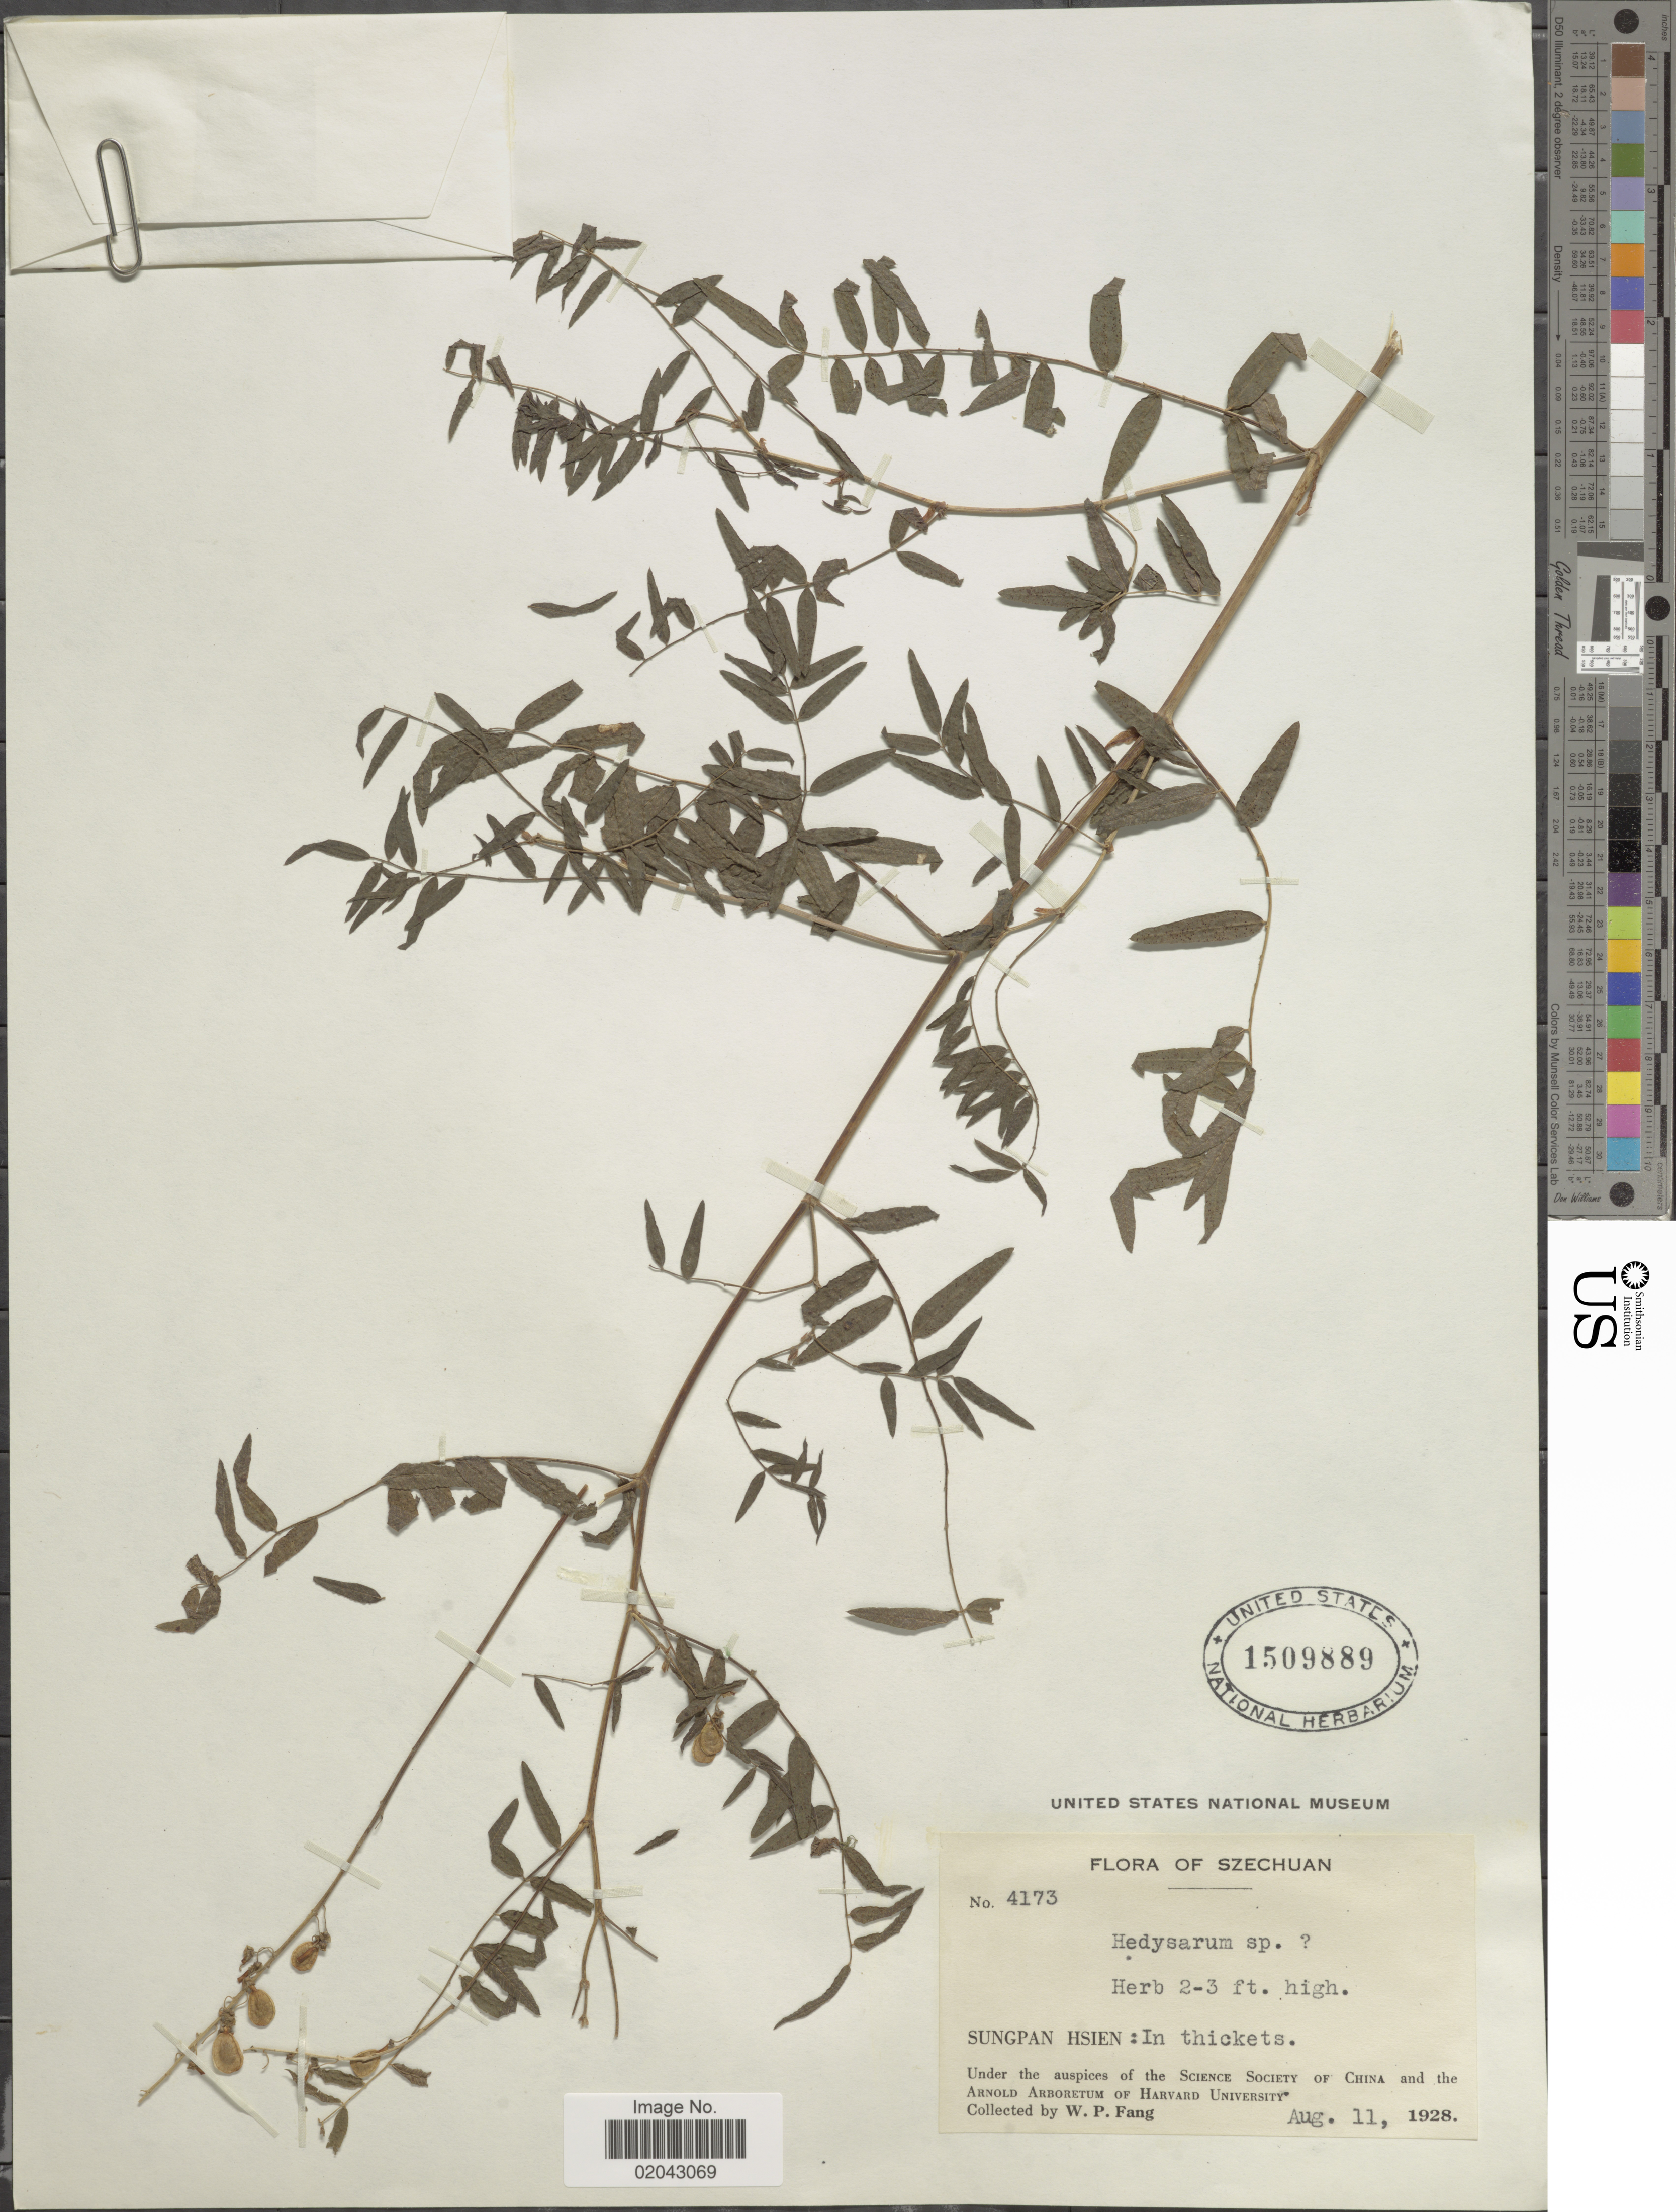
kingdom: Plantae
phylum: Tracheophyta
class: Magnoliopsida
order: Fabales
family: Fabaceae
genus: Hedysarum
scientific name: Hedysarum sp.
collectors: W. P. Fang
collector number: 4173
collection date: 1928-08-11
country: China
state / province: Sichuan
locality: Szechuan, Sungpan Hsien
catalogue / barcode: US 1509889